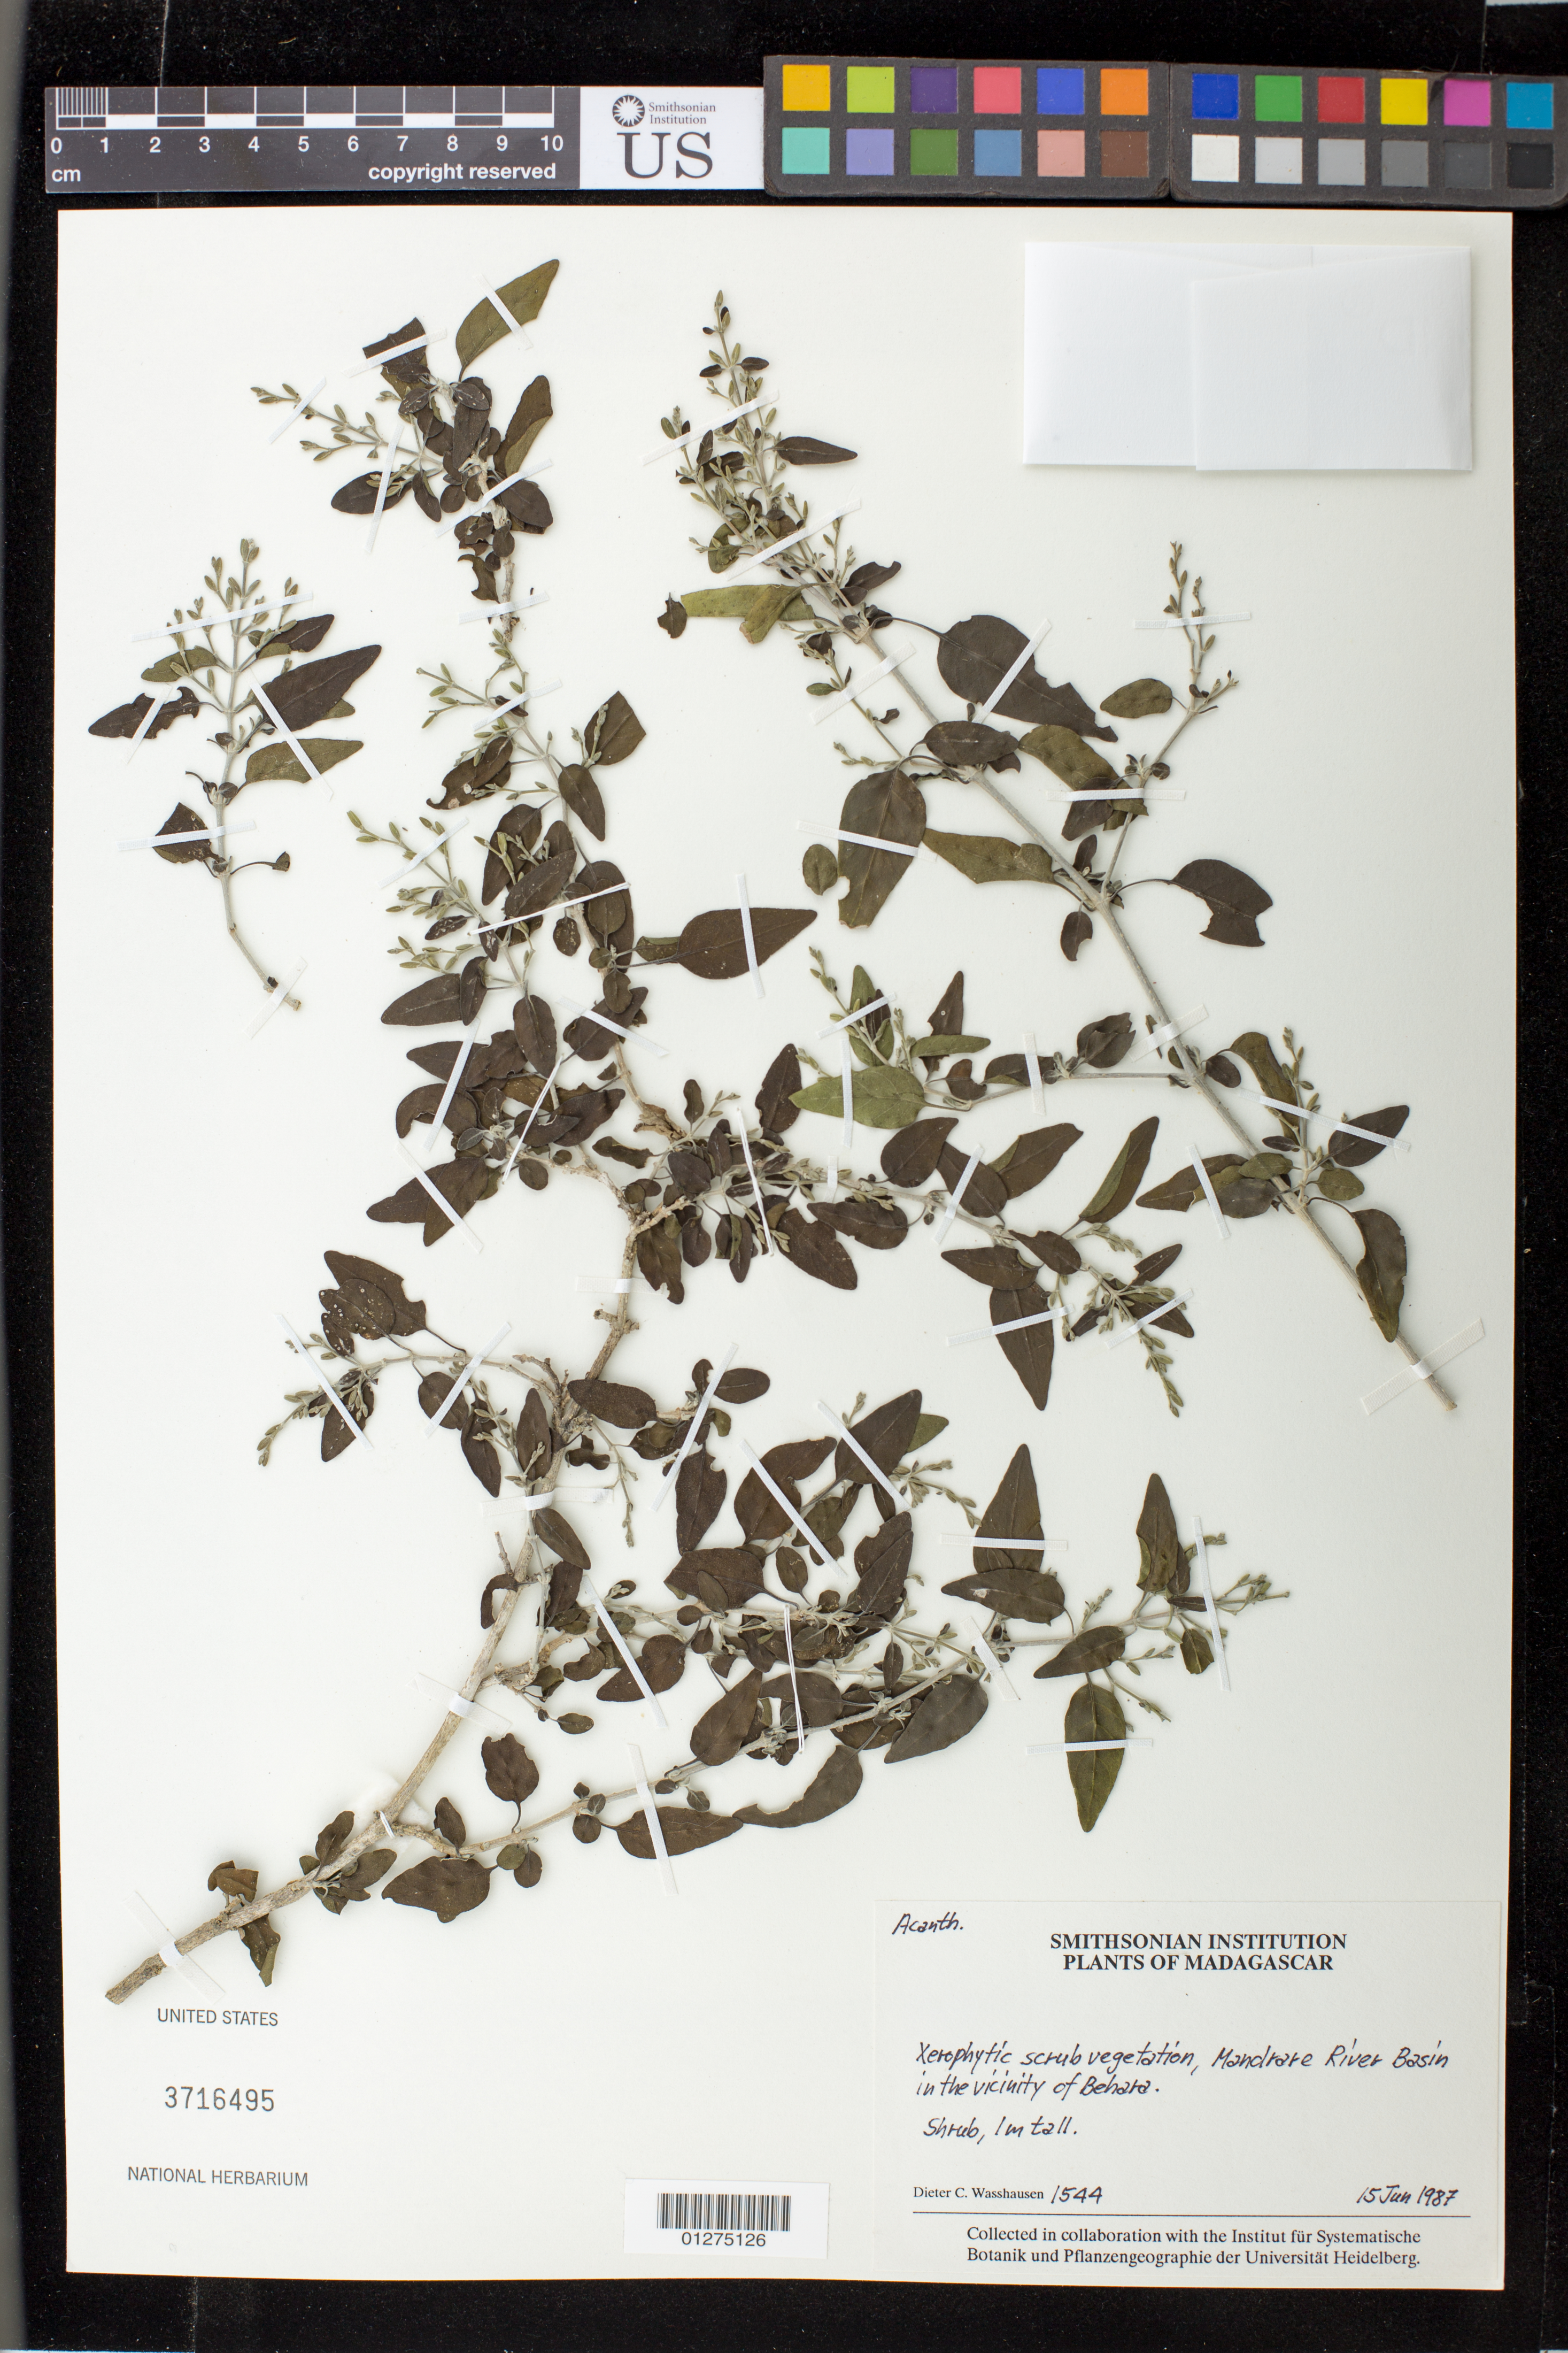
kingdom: Plantae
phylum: Tracheophyta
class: Magnoliopsida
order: Lamiales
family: Acanthaceae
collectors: D. C. Wasshausen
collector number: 1544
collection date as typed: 15 Jun 1987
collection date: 1987-06-15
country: Madagascar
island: Madagascar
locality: Mandrare River Basin in the vicinity of Behara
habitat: xerophytic scrub vegetation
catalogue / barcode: US 3716495